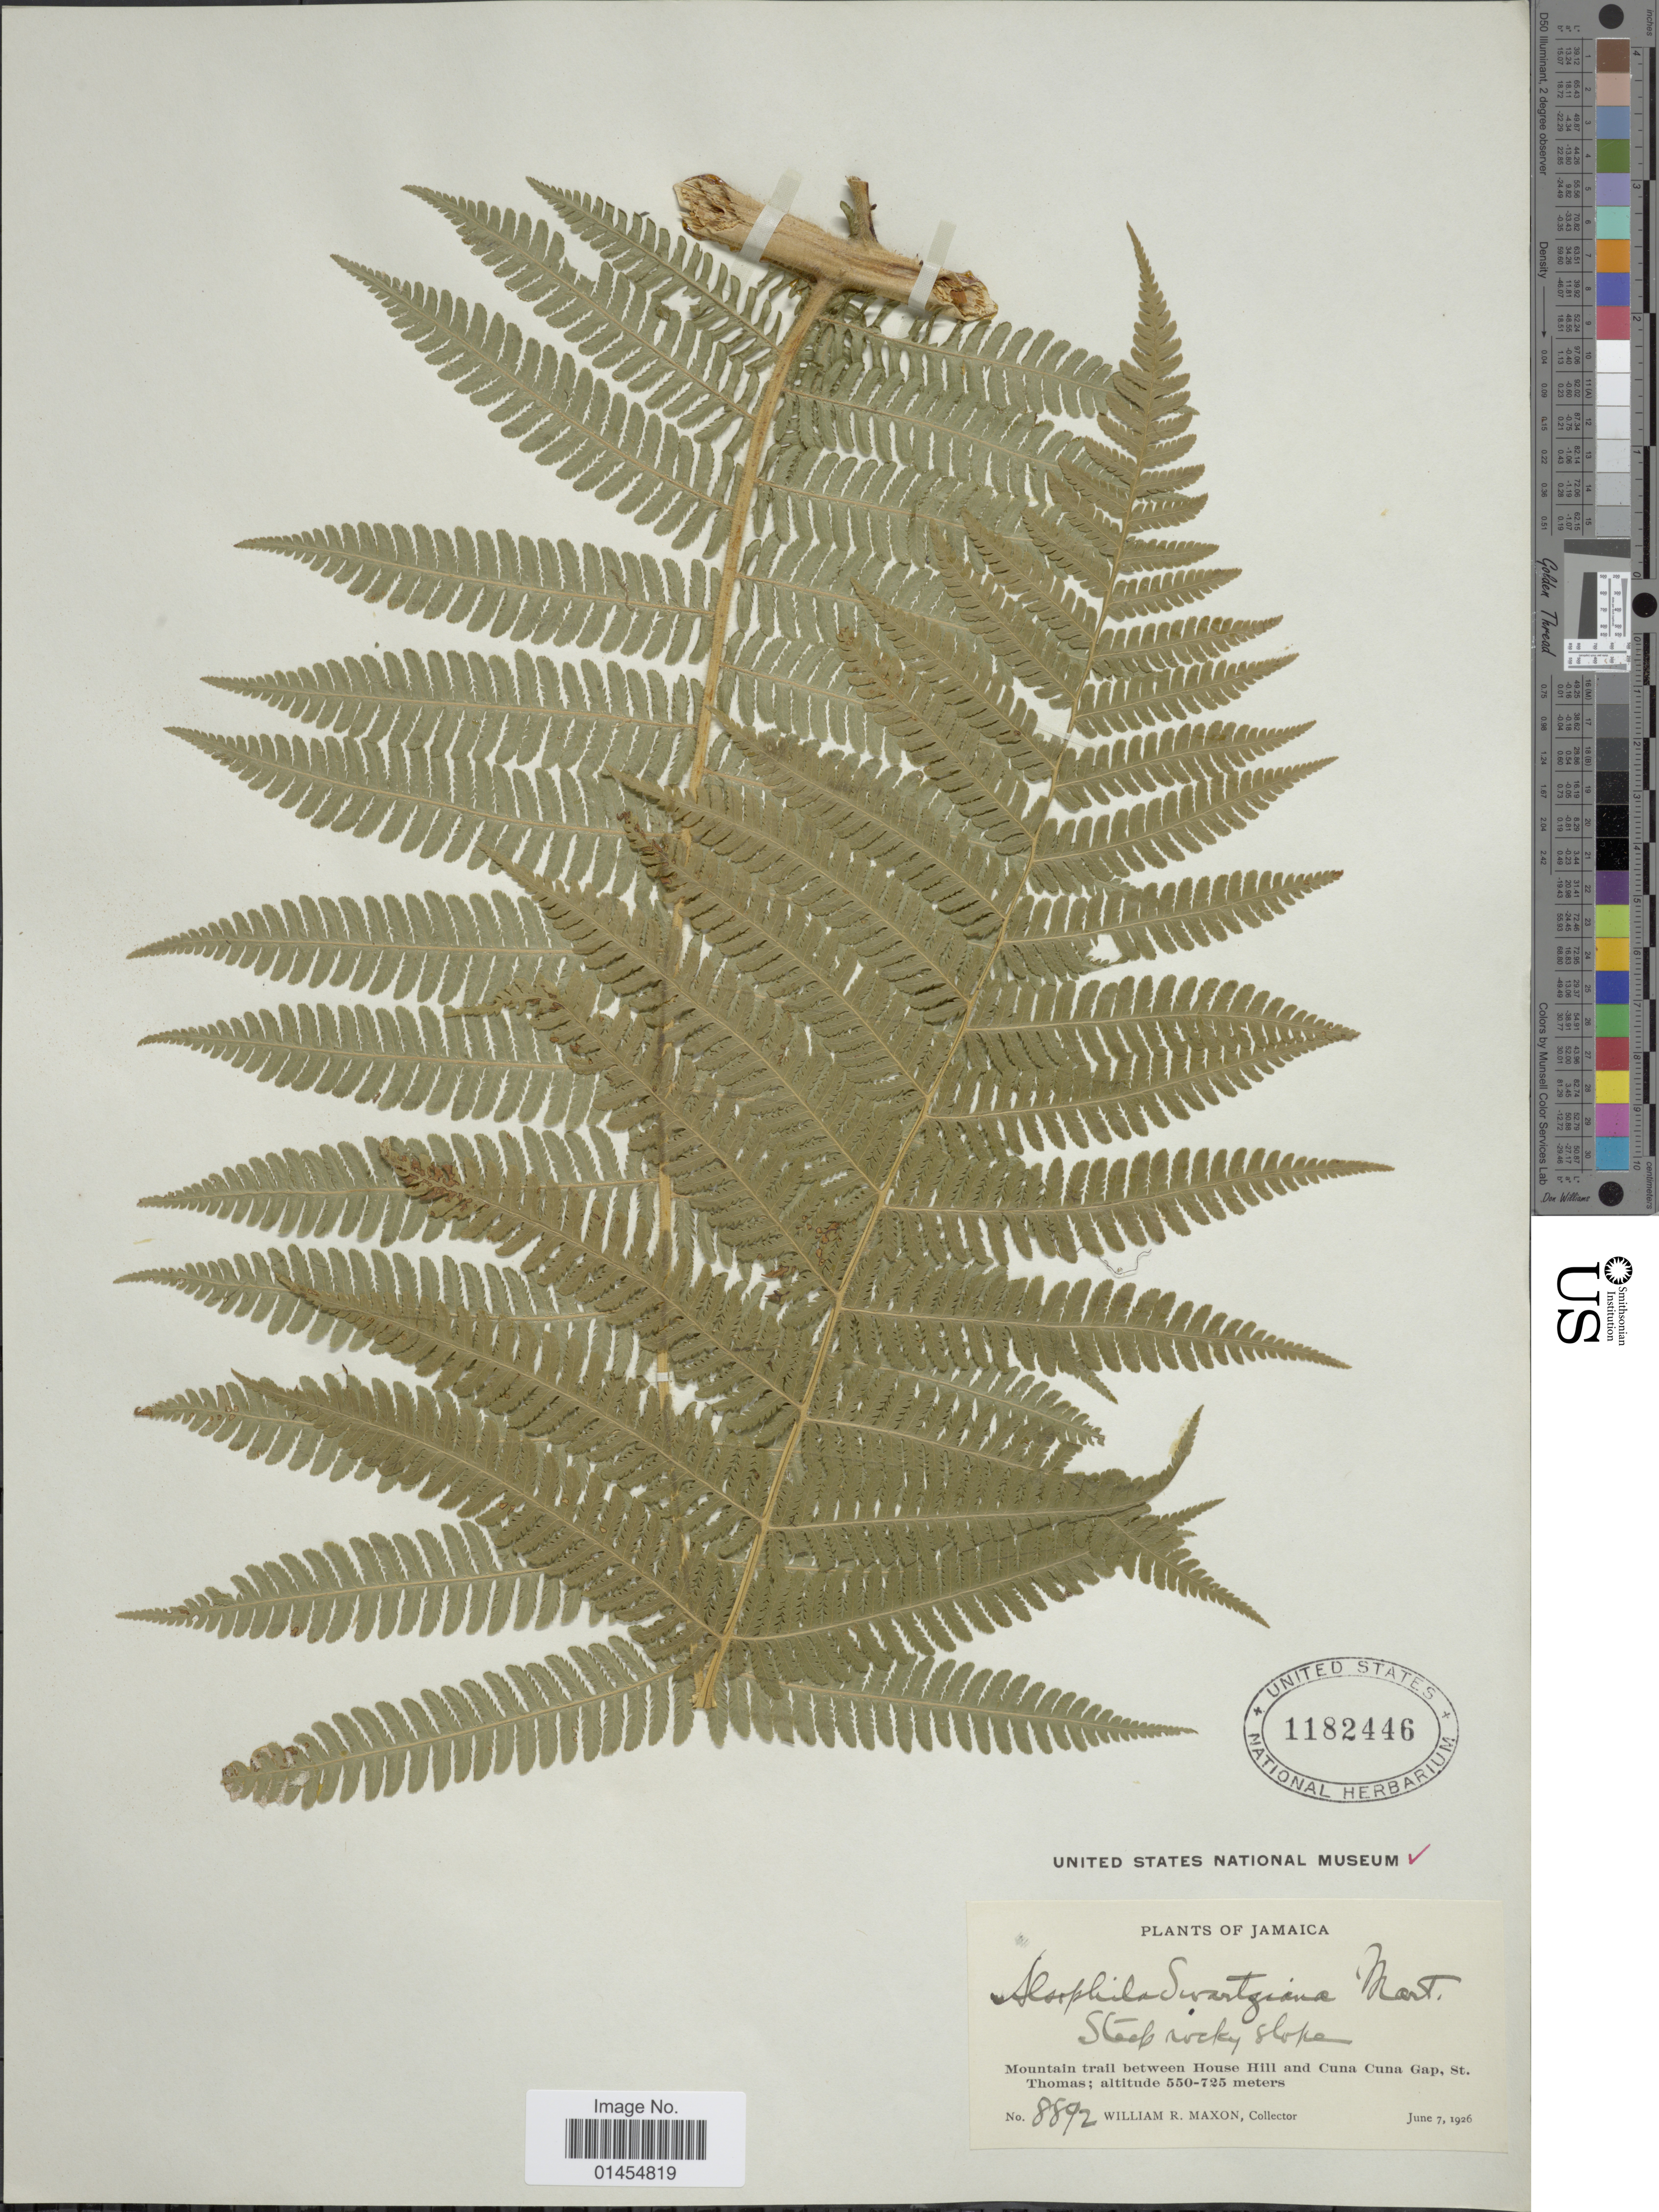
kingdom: Plantae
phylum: Tracheophyta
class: Polypodiopsida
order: Cyatheales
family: Cyatheaceae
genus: Alsophila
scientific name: Alsophila swartziana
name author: Mart.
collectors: W. R. Maxon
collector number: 8892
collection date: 1926-06-07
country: Jamaica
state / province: Saint Thomas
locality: Mountain trail between House Hill and Cuna Cuna Gap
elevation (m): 550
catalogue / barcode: US 1182446